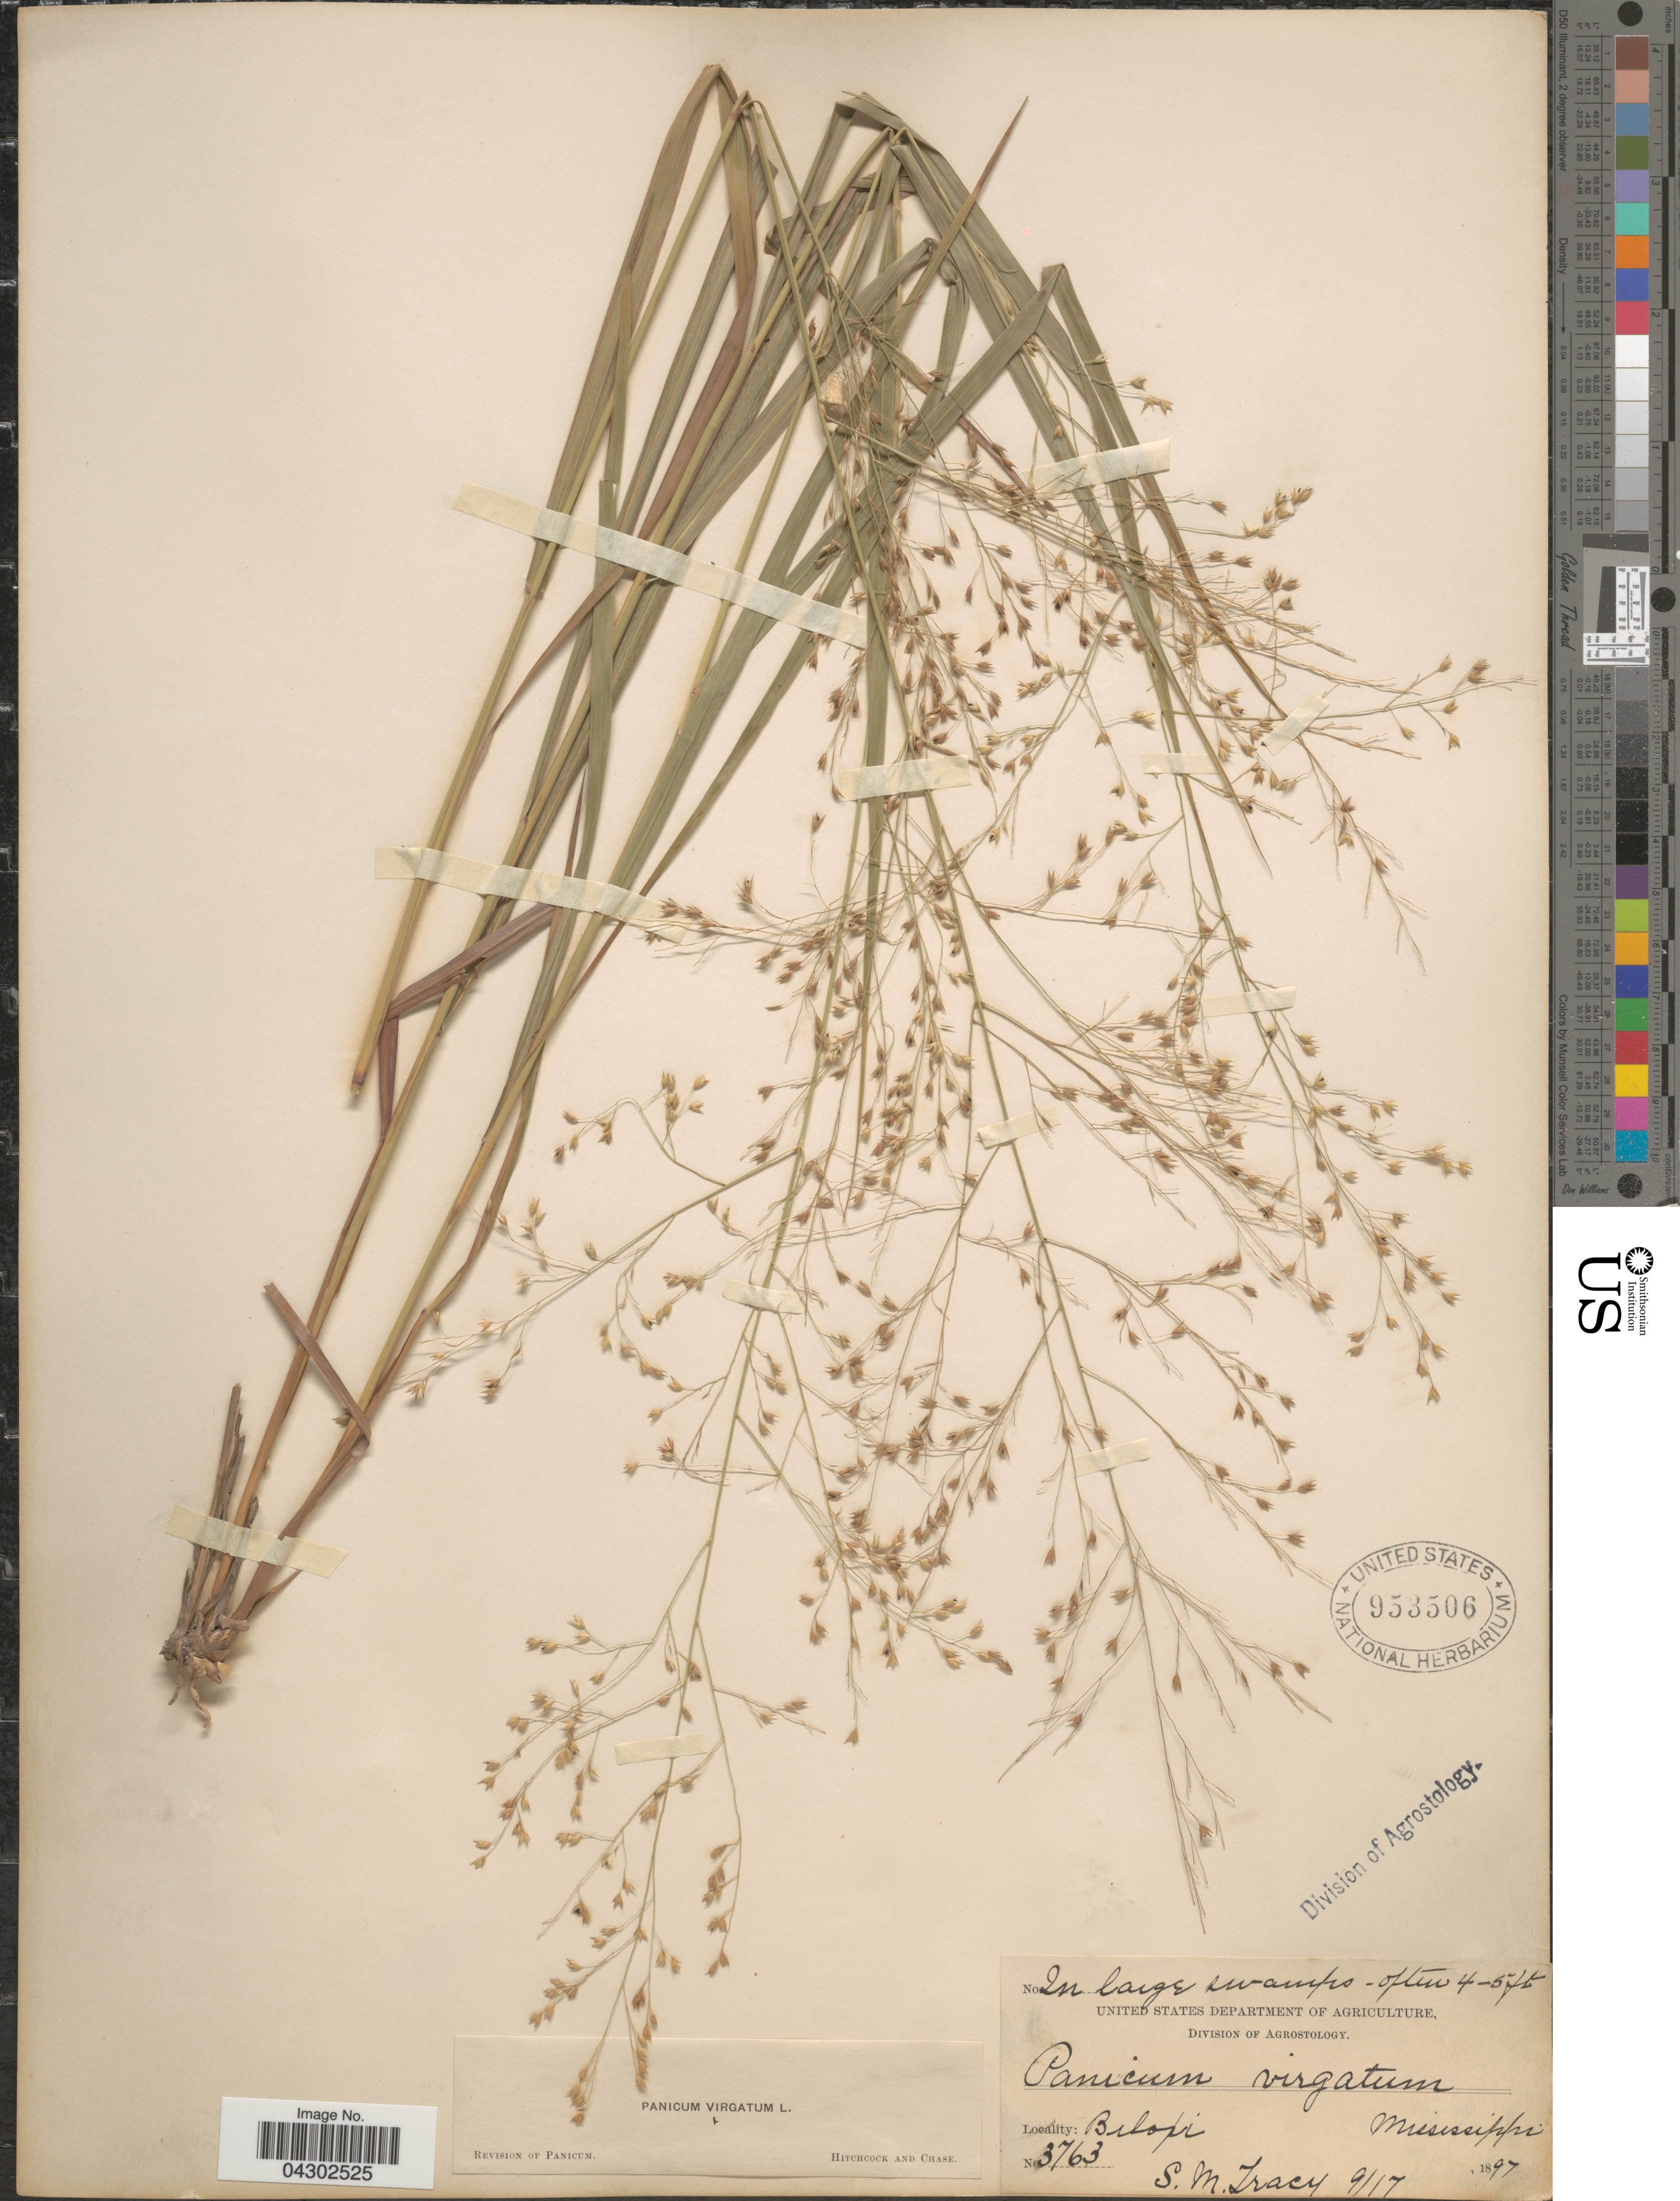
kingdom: Plantae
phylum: Tracheophyta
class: Liliopsida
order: Poales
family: Poaceae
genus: Panicum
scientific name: Panicum virgatum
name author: L.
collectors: S. M. Tracy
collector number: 3763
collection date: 1897-09-17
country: United States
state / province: Mississippi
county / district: Harrison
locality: Biloxi.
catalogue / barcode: US 953506